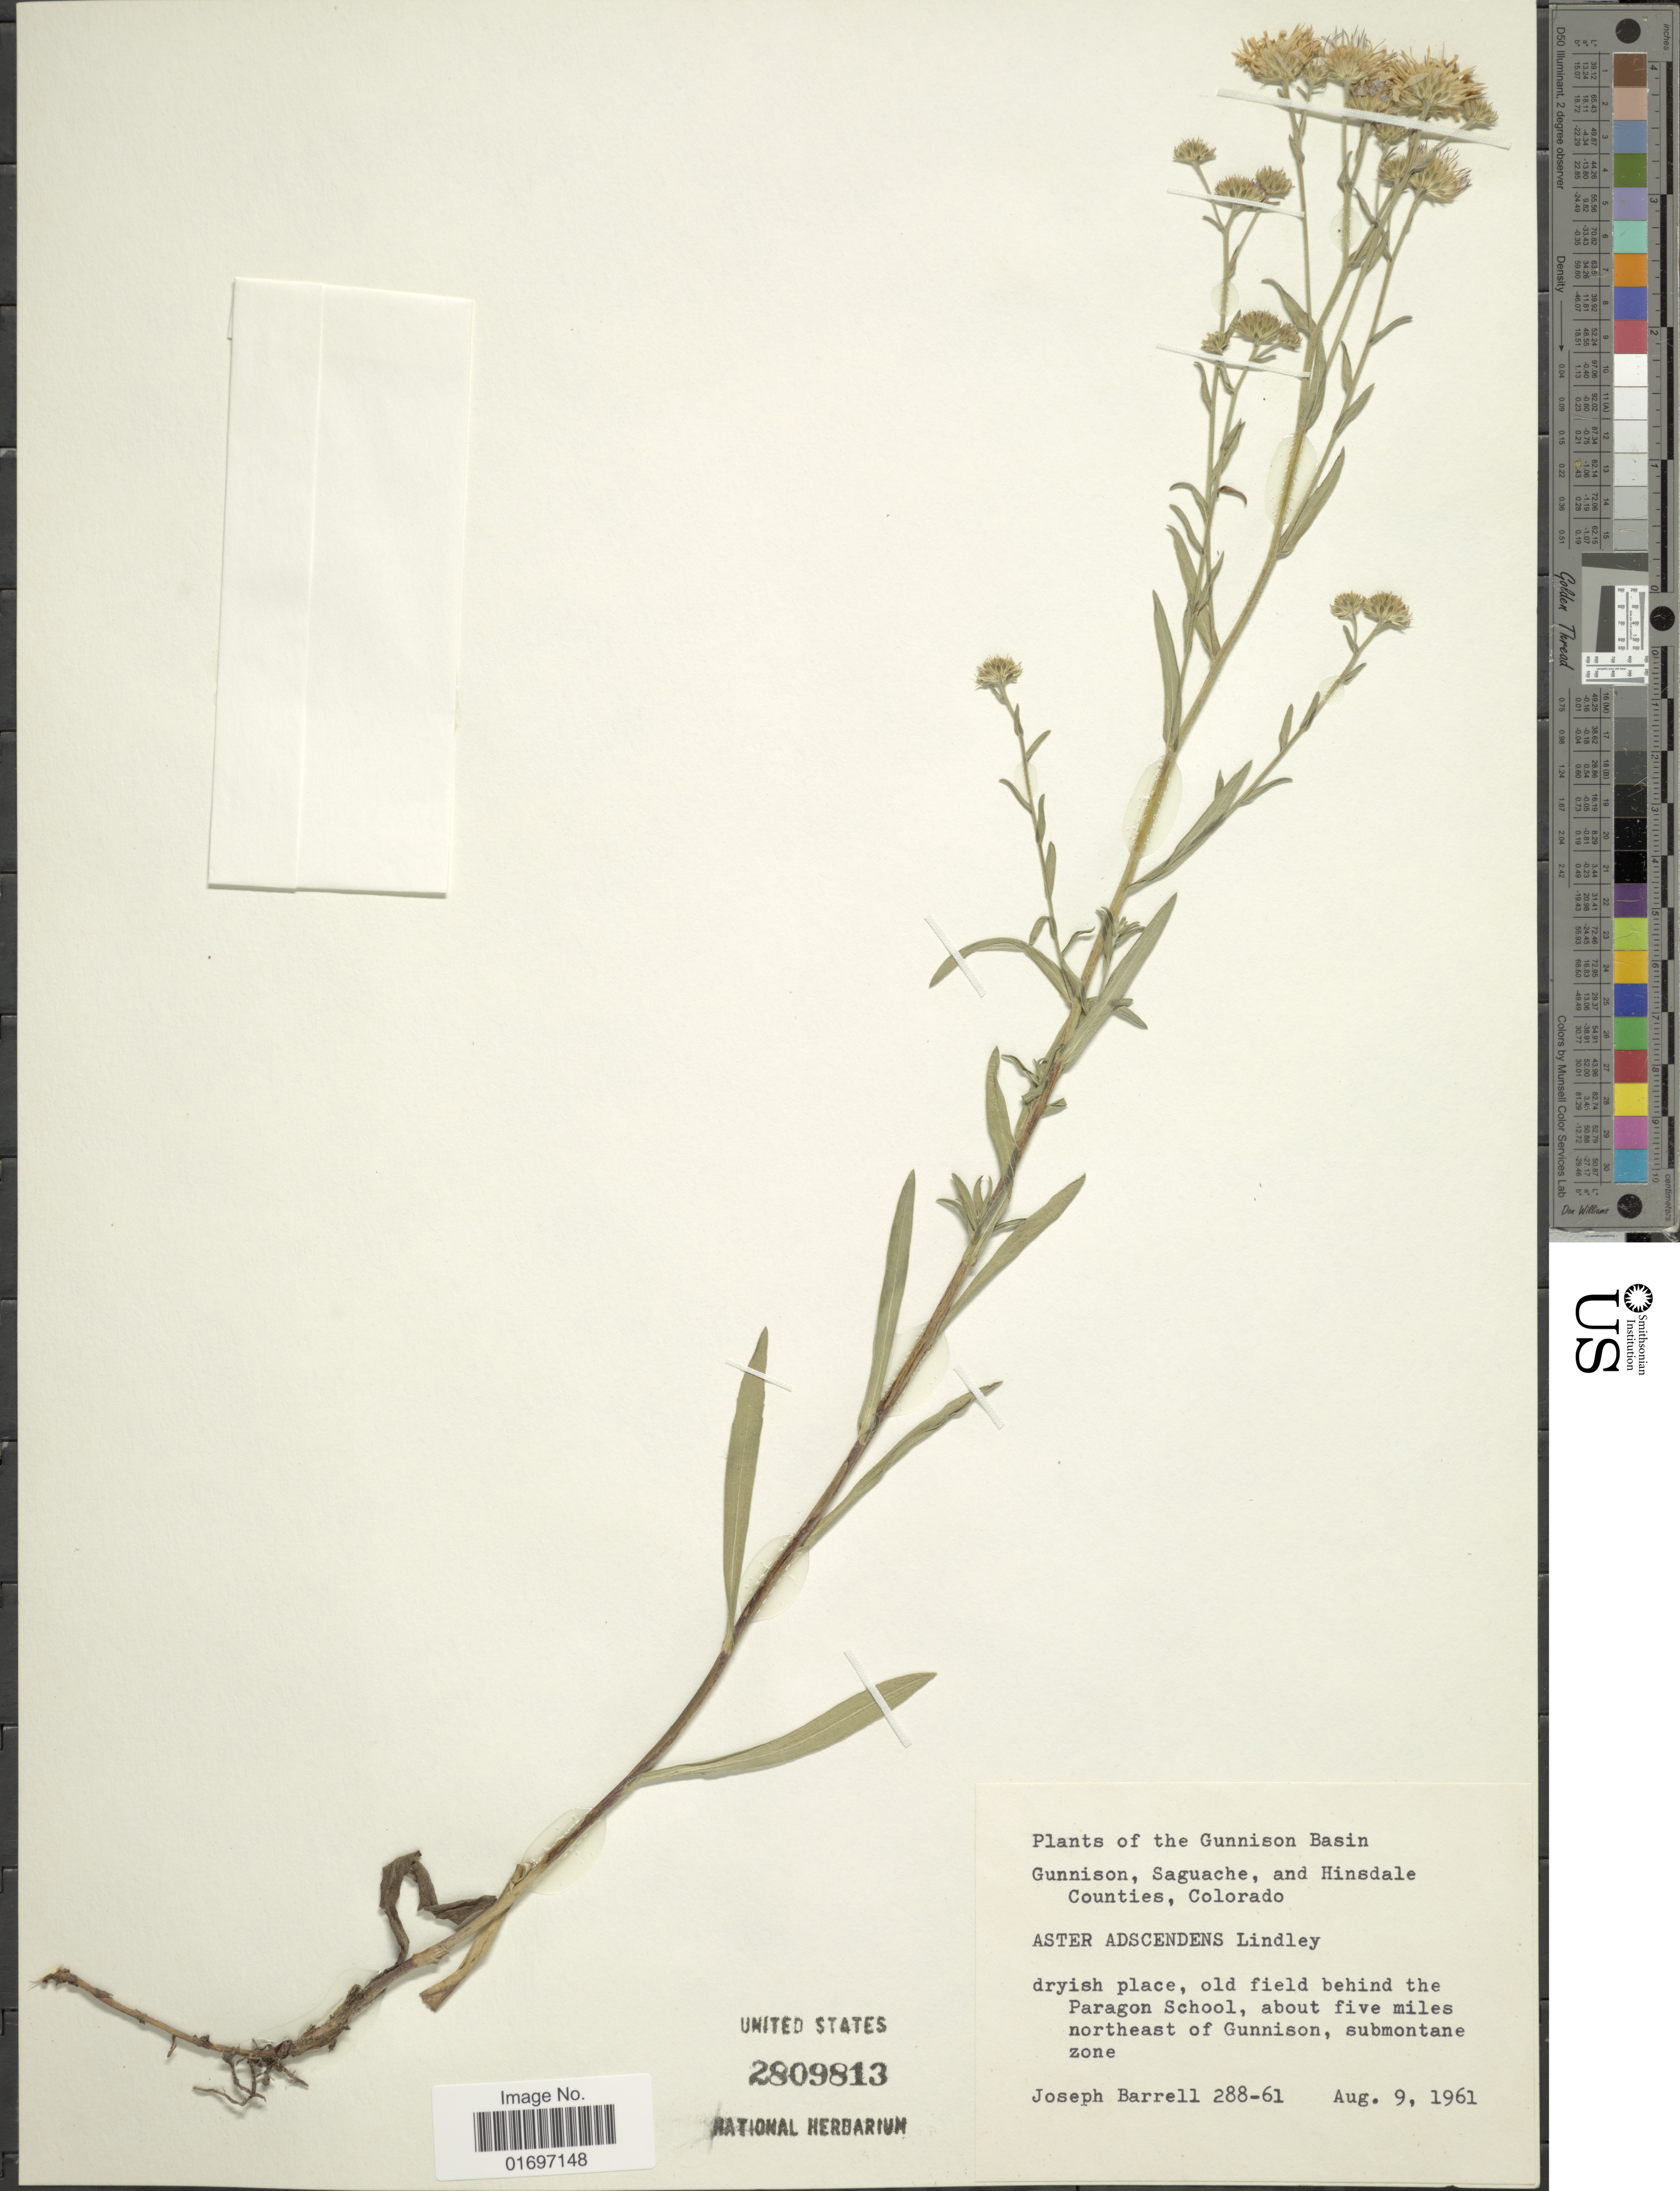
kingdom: Plantae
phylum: Tracheophyta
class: Magnoliopsida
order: Asterales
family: Asteraceae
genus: Symphyotrichum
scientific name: Symphyotrichum ascendens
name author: (Lindl.) G.L. Nesom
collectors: J. Barrell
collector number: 288-61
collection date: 1961-08-09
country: United States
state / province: Colorado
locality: Gunnison Basin. Gunnison, Saguache, and Hinsdale Counties, Colorado. Dryish place, old field behind the Paragon School, about five miles northeast of Gunnison, submontane zone.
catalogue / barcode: US 2809813